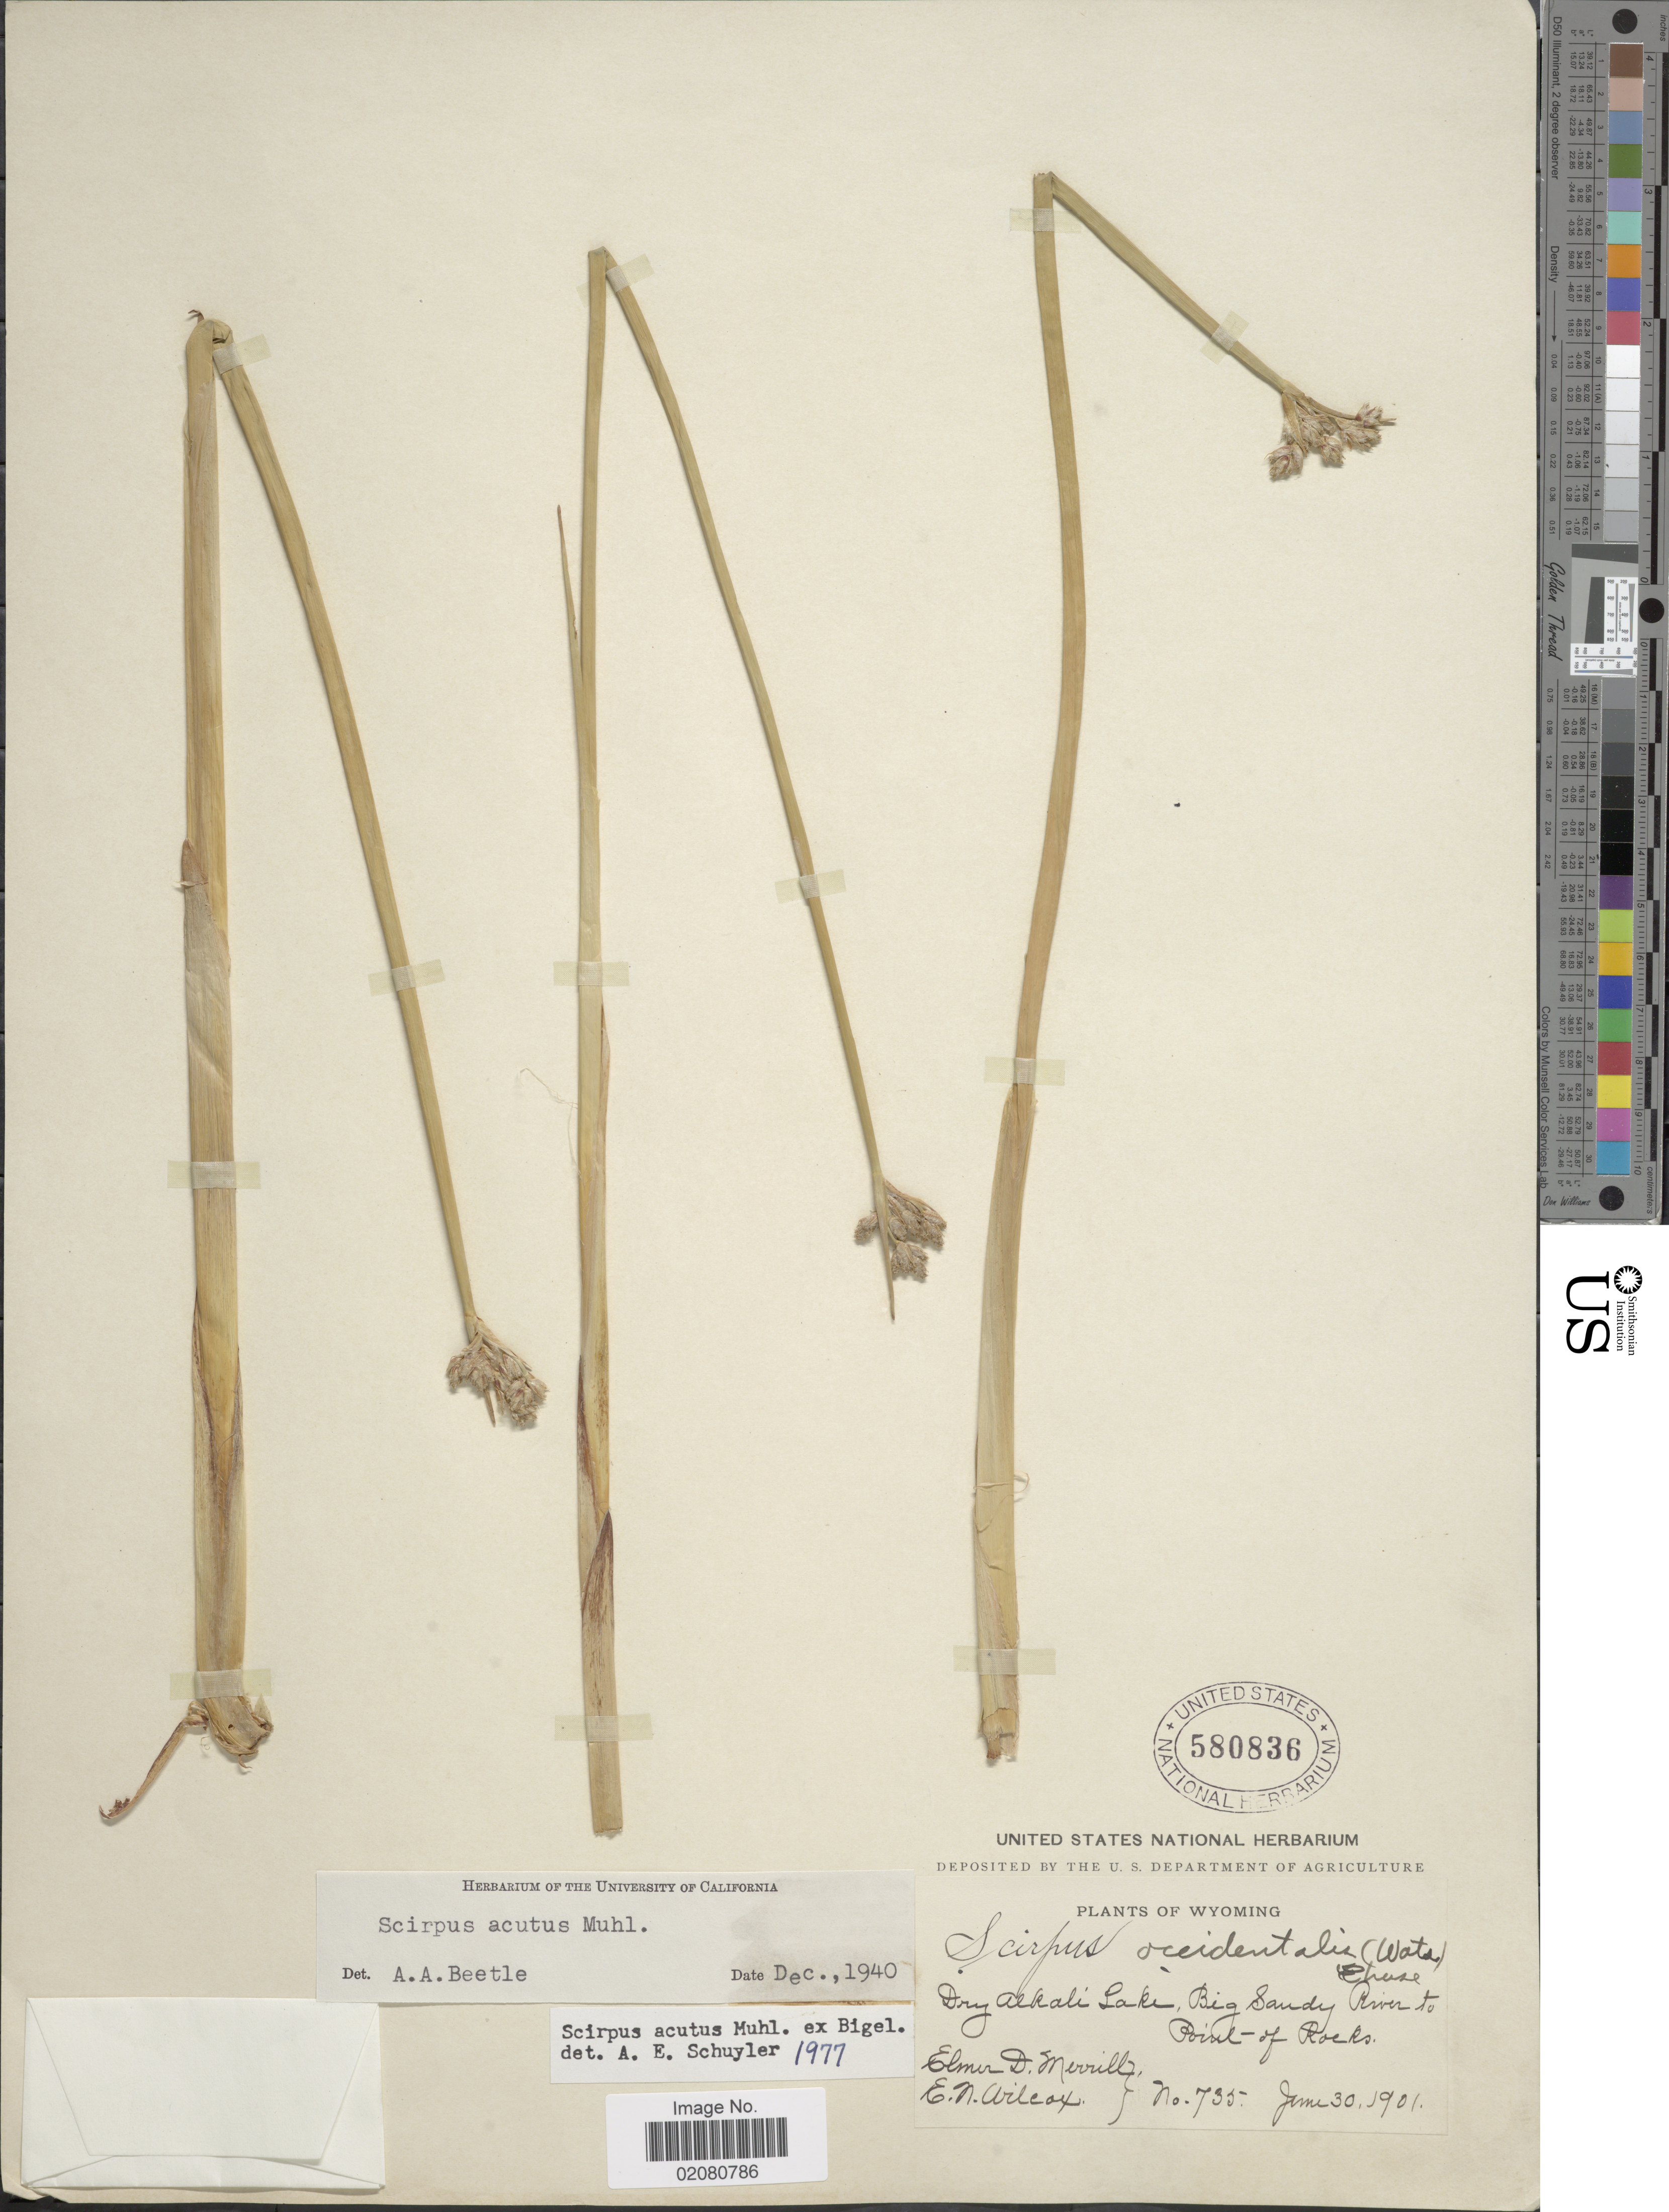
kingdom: Plantae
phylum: Tracheophyta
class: Liliopsida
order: Poales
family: Cyperaceae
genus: Schoenoplectus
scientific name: Schoenoplectus acutus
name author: (Muhl. ex Bigelow) Á. Löve & D. Löve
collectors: E. D. Merrill & E. Wilcox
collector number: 735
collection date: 1901-06-30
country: United States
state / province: Wyoming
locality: Dry Alkali Lake, Big Sandy River to Point of Rocks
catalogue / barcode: US 580836